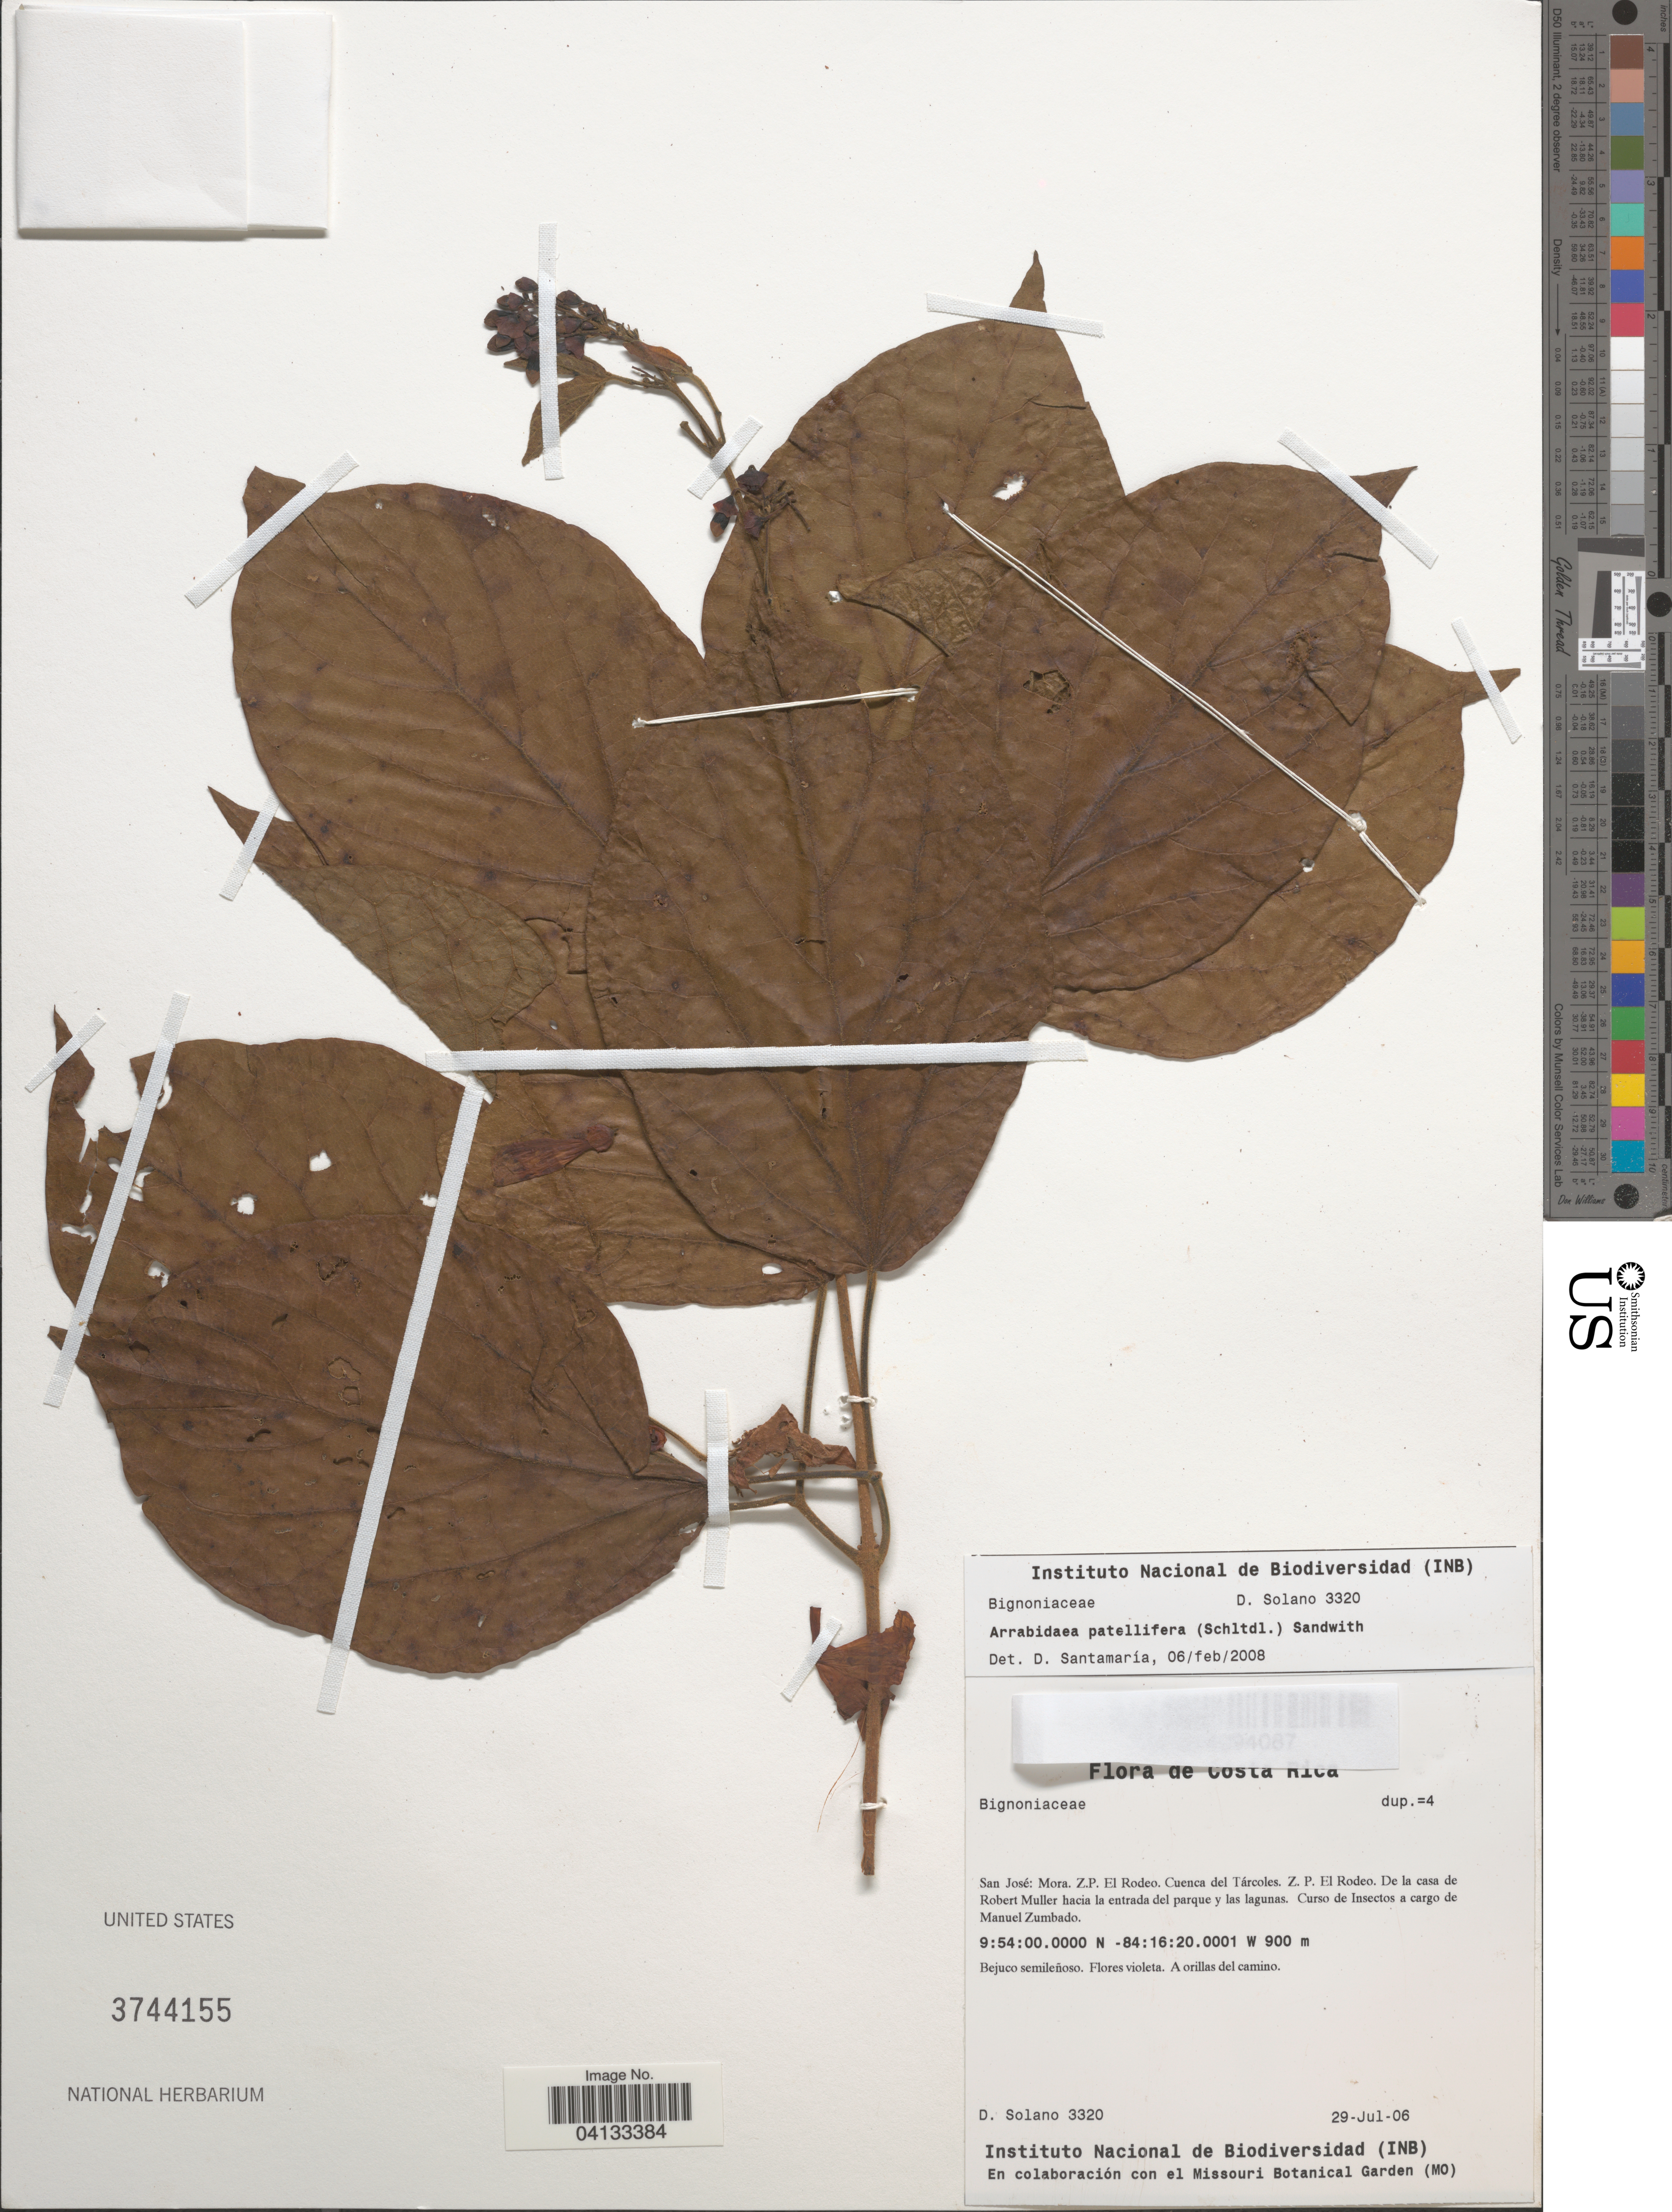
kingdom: Plantae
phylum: Tracheophyta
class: Magnoliopsida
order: Lamiales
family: Bignoniaceae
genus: Arrabidaea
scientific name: Arrabidaea patellifera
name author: (Schltdl.) Sandwith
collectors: D. Solano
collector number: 3320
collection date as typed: Transcribed d/m/y: 29/7/6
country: Costa Rica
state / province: San José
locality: Mora. Z.P. El Rodeo. Cuenca del Tárcoles. Z. P. El Rodeo. De la casa de Robert Muller hacia la entrada del parque y las lagunas.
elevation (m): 900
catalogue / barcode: US 3744155